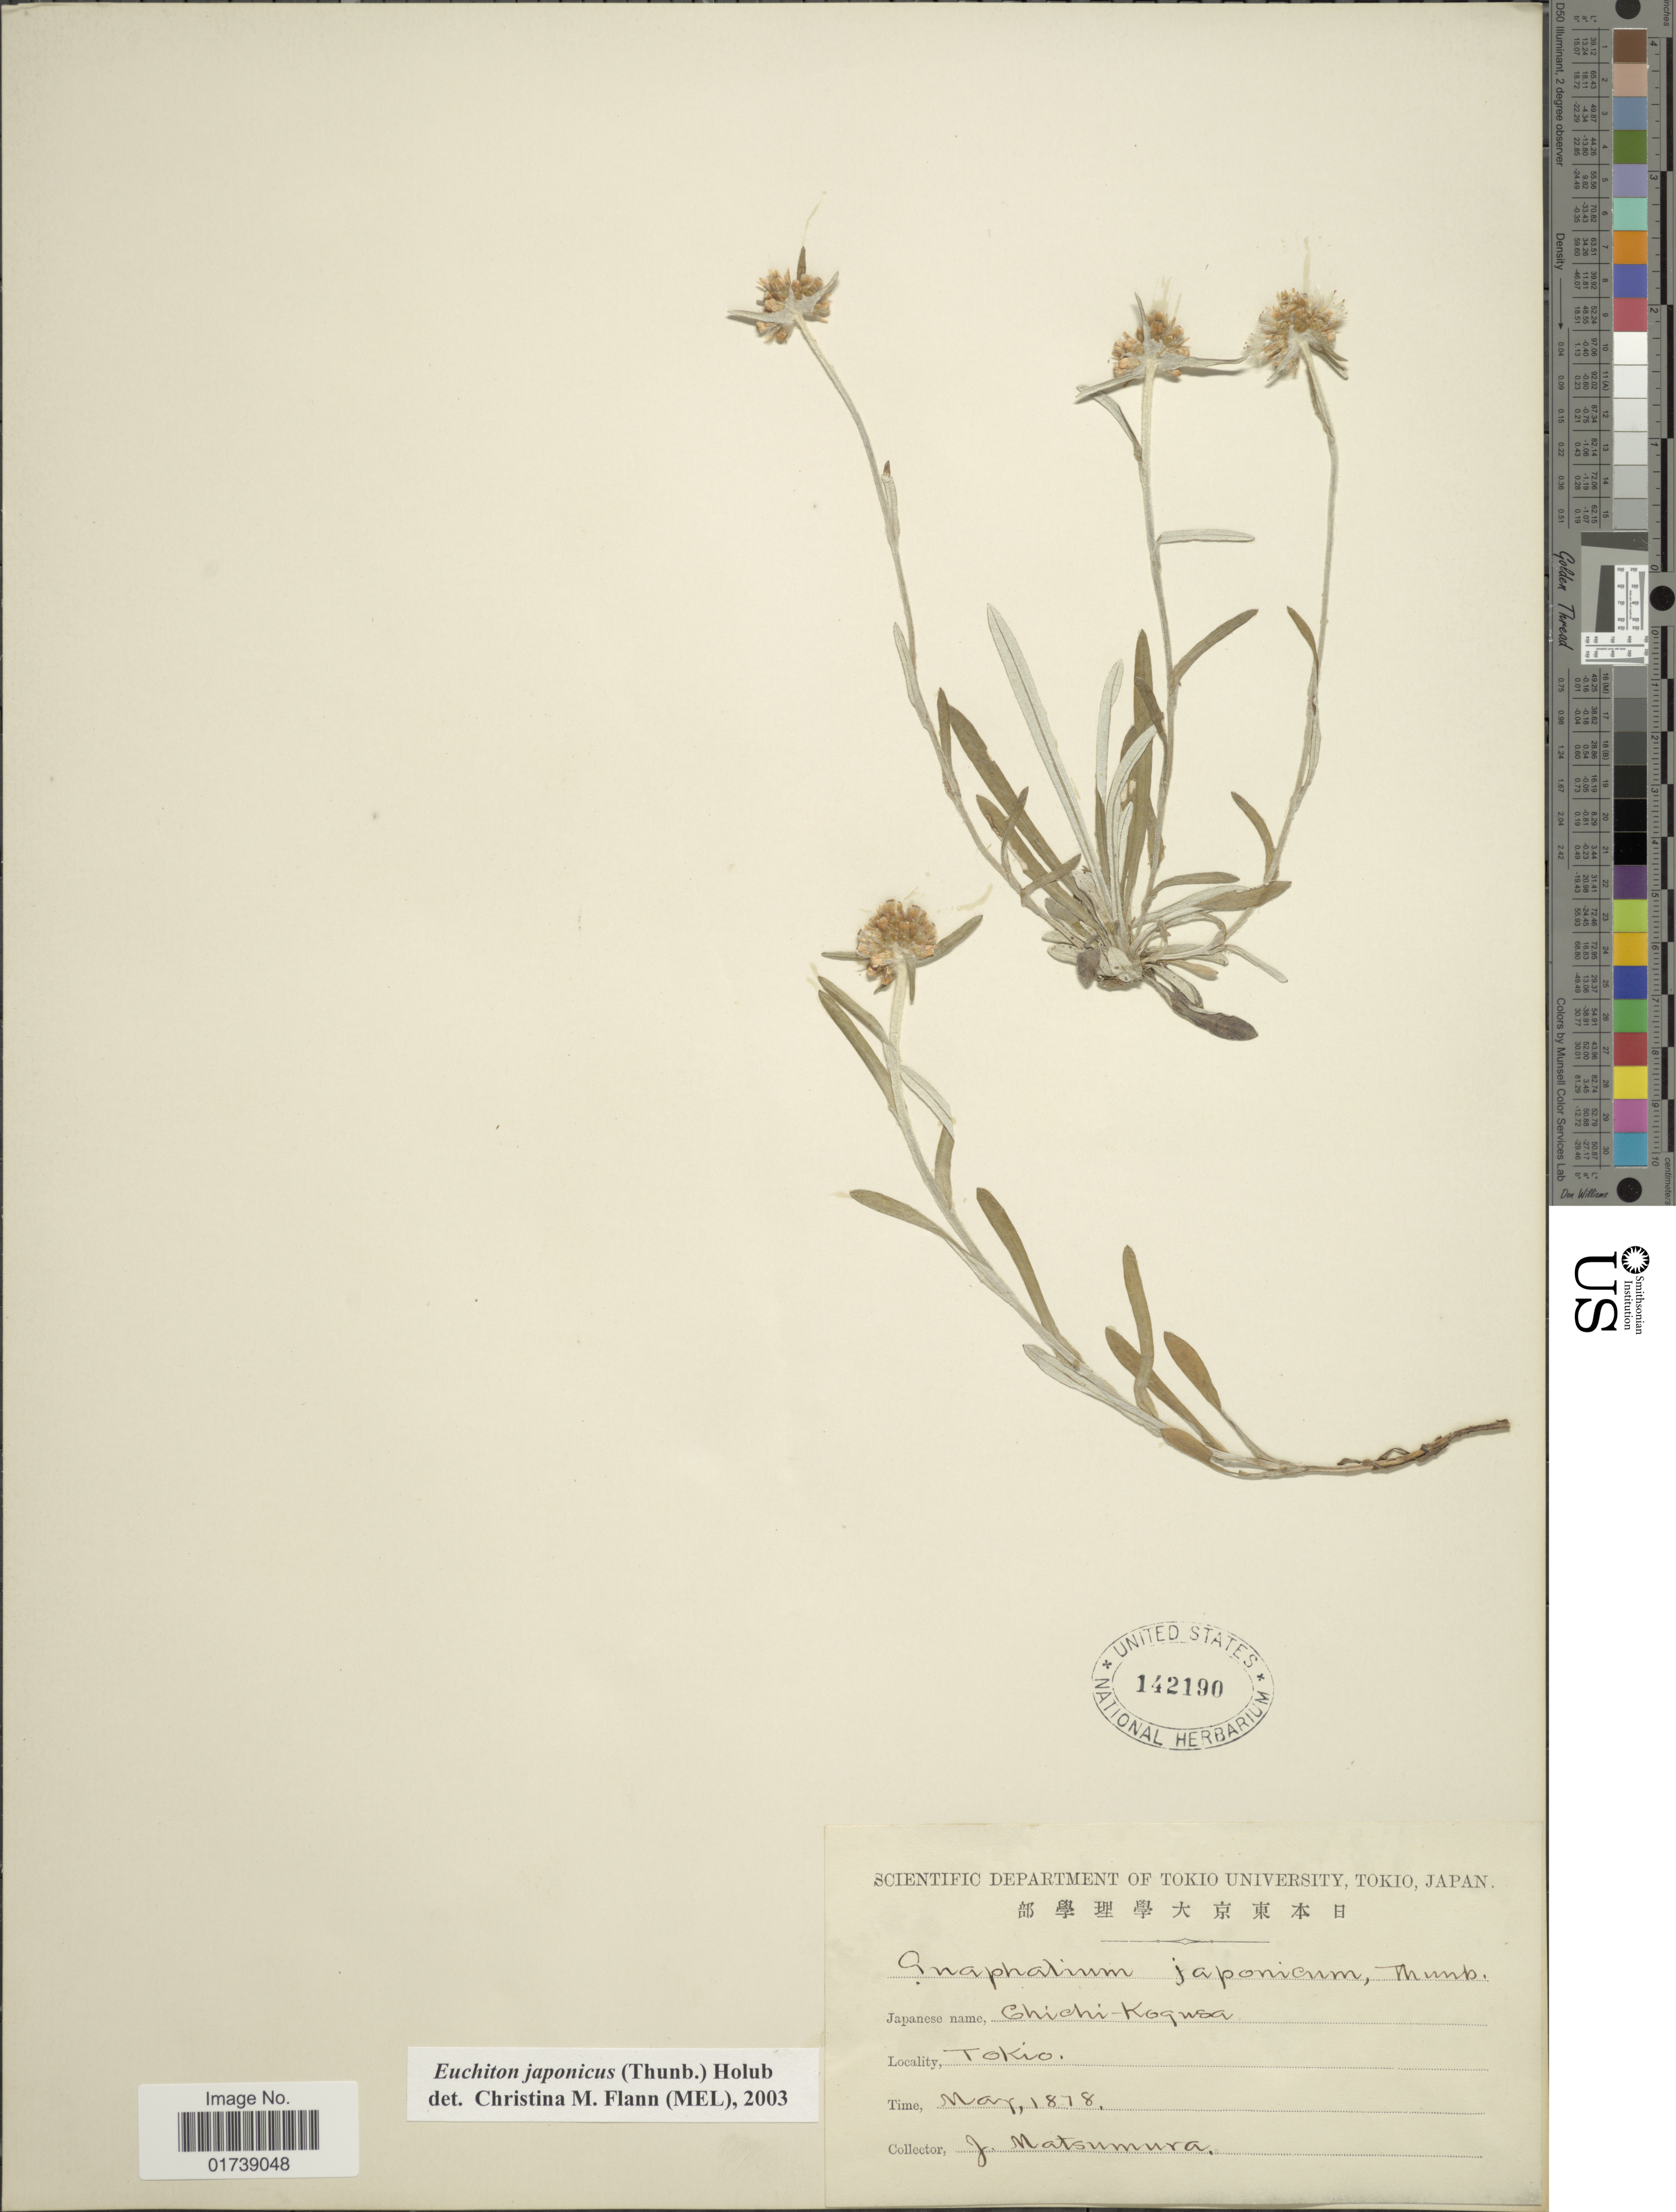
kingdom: Plantae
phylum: Tracheophyta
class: Magnoliopsida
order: Asterales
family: Asteraceae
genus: Euchiton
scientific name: Euchiton japonicus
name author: (Thunb.) Anderb.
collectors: J. Matsumura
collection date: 1878-05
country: Japan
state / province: Tokyo, Federal City of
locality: Tokio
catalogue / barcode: US 142190